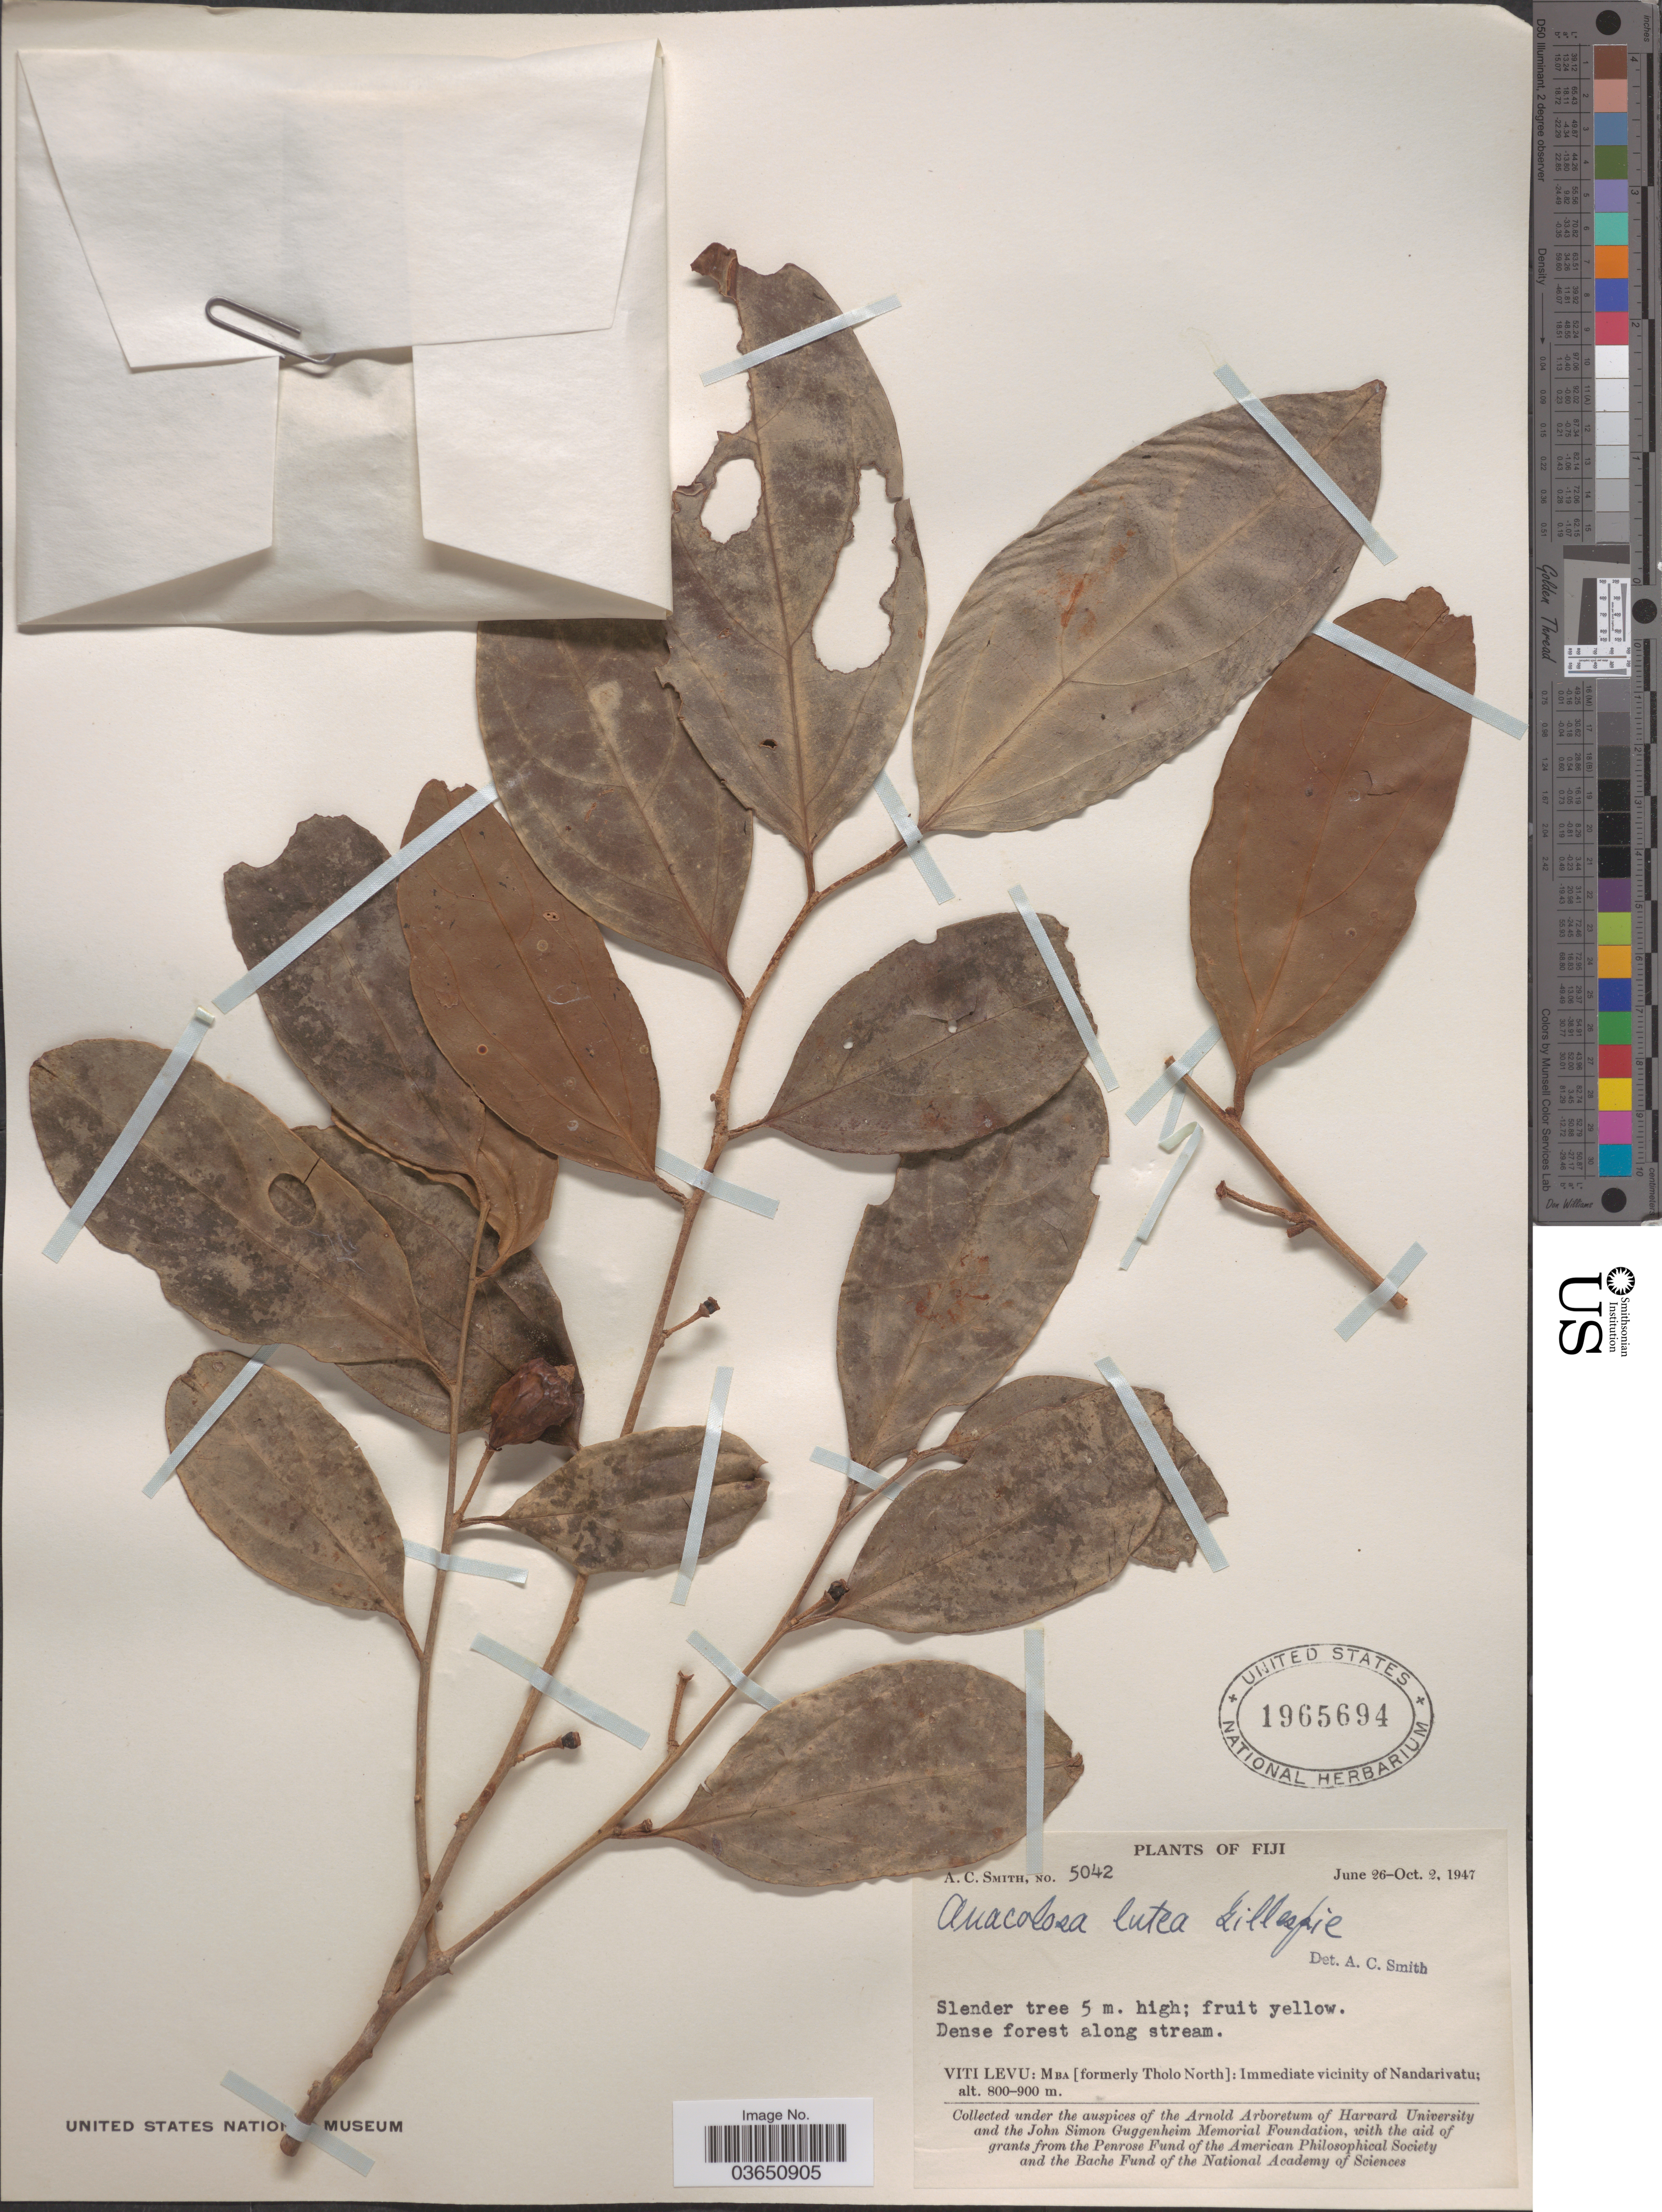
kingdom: Plantae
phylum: Tracheophyta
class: Magnoliopsida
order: Santalales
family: Aptandraceae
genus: Anacolosa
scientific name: Anacolosa lutea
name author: Gillespie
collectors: A. C. Smith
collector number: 5042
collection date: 1947-06-26/1947-10-02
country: Fiji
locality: Viti Levu: Mba [formerly Tholo North]: Immediate vicinity of Nandarivatu.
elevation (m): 800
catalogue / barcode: US 1965694